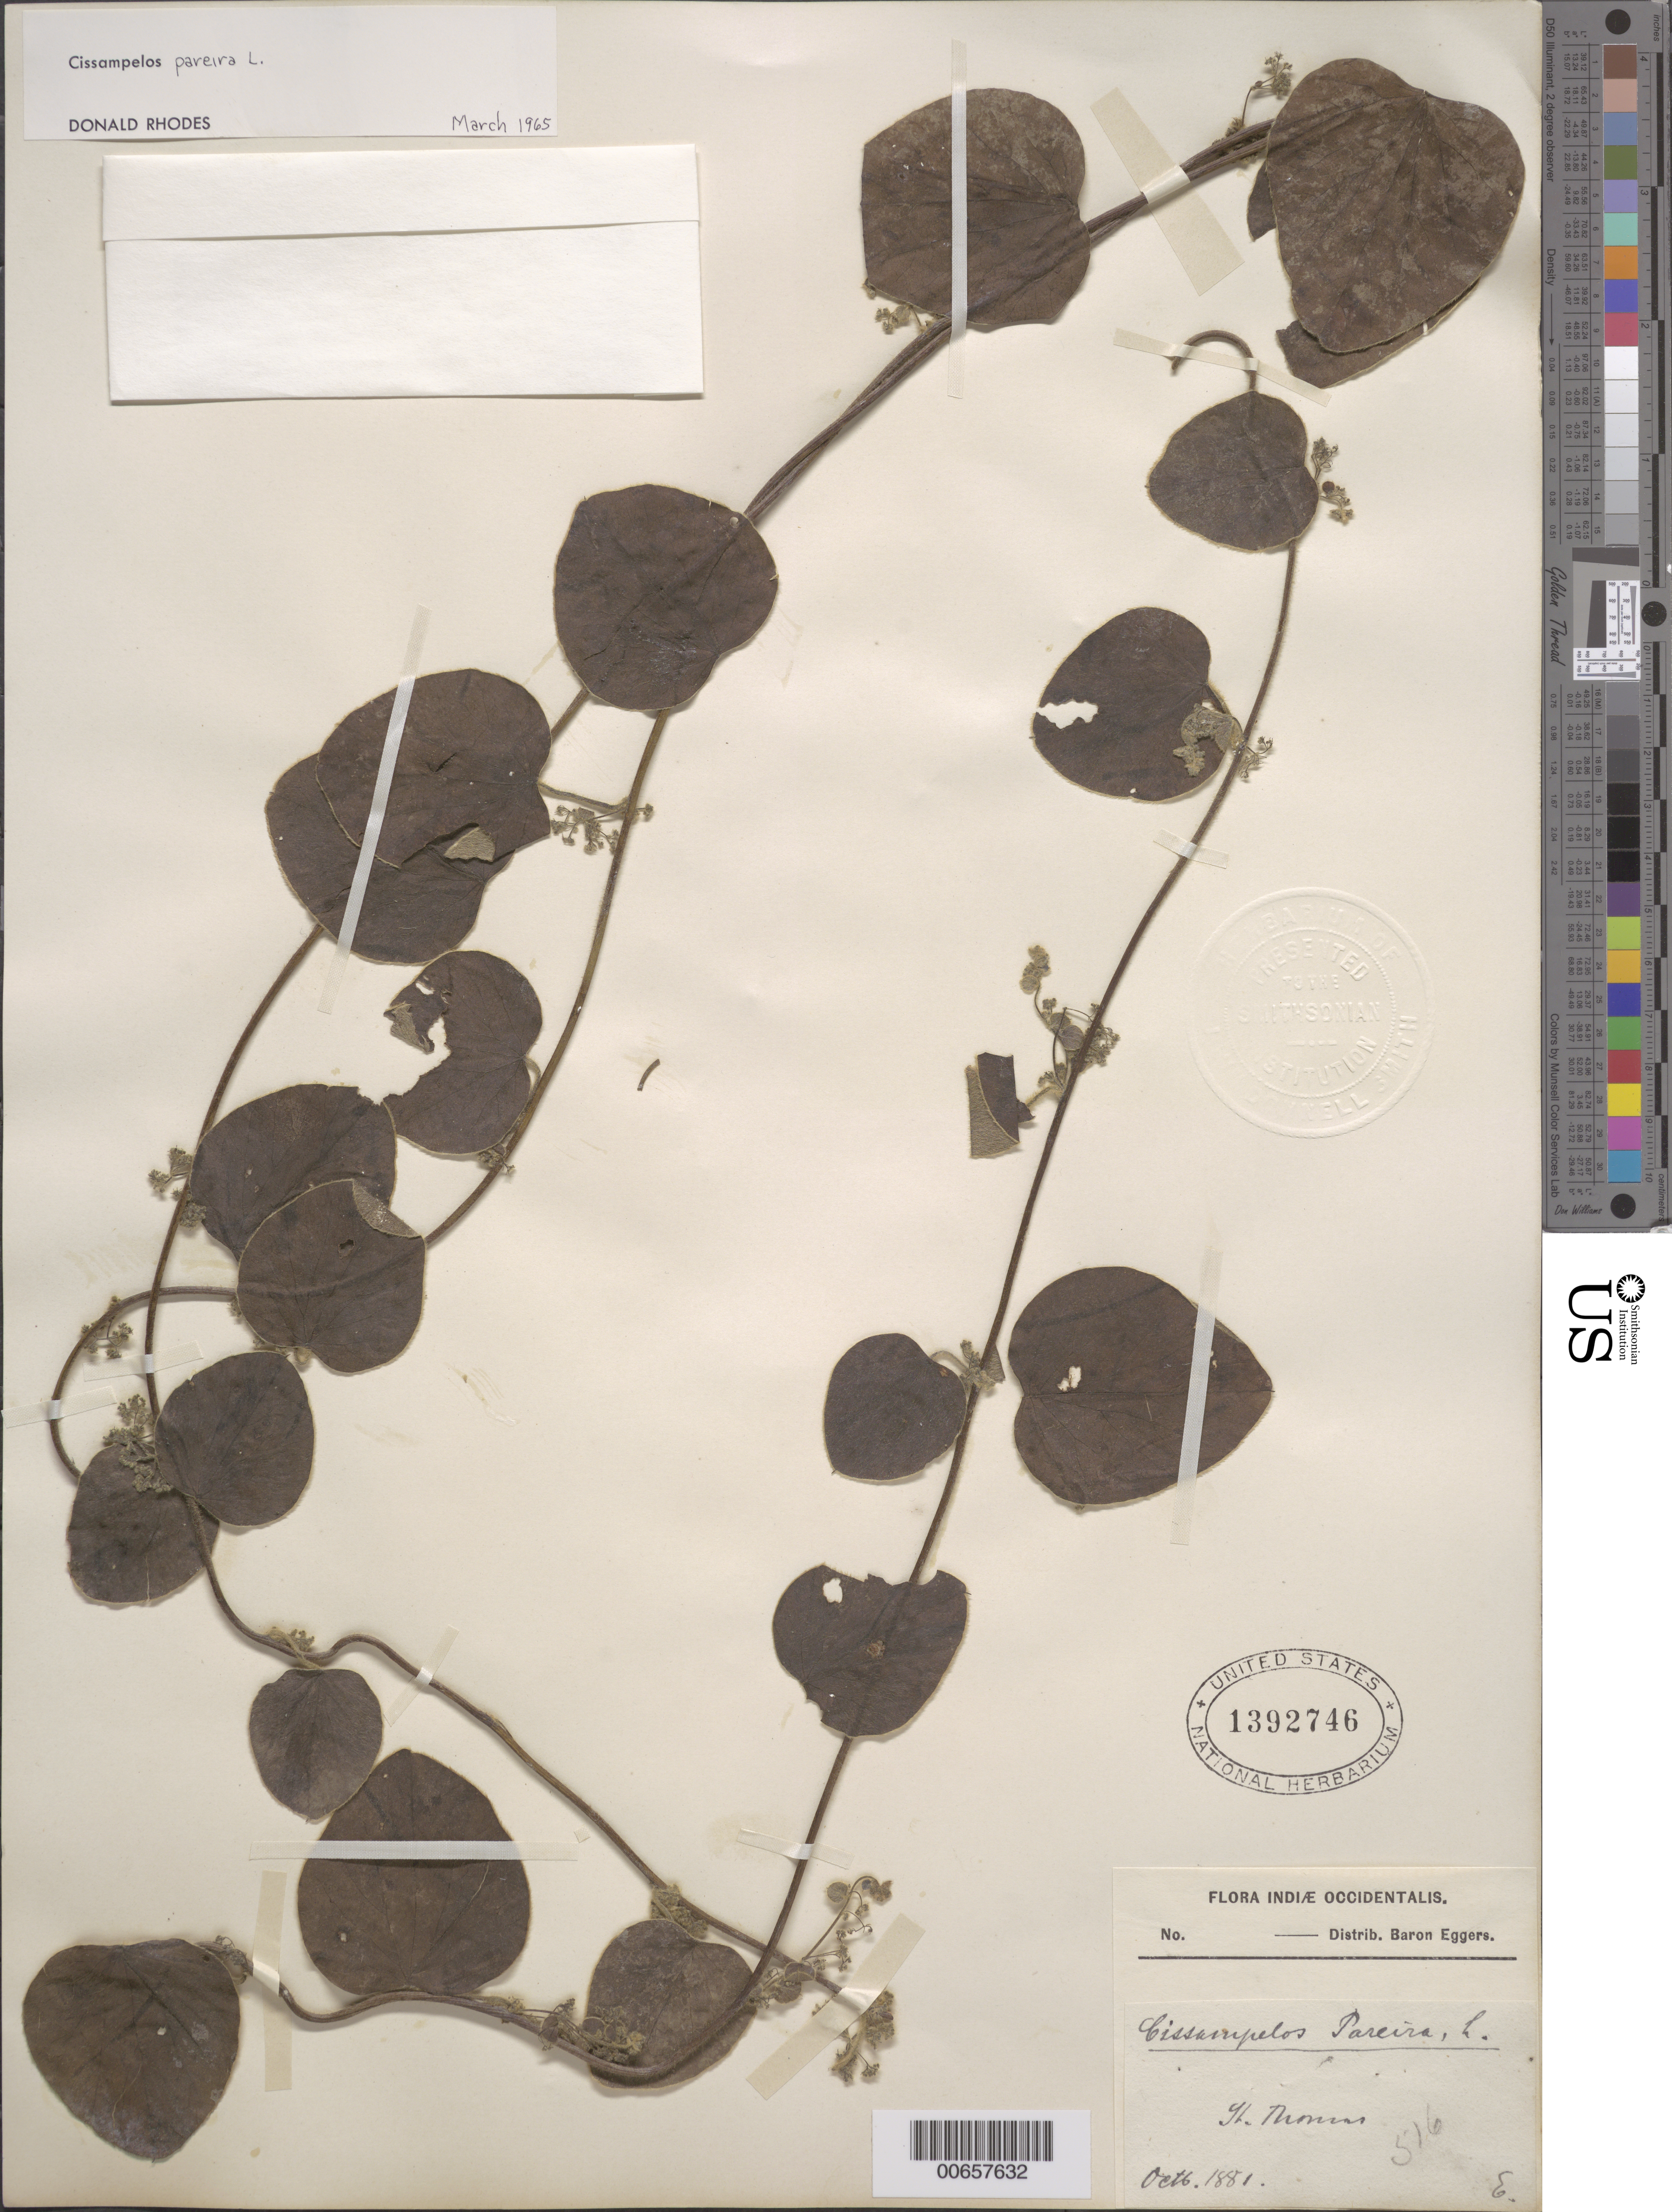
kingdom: Plantae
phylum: Tracheophyta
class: Magnoliopsida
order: Ranunculales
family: Menispermaceae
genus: Cissampelos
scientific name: Cissampelos pareira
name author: L.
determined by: Rhodes, D.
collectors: H. F. A. von Eggers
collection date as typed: Oct 1881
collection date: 1881-10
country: U.S. Virgin Islands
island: St. Thomas Island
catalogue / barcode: US 1392746